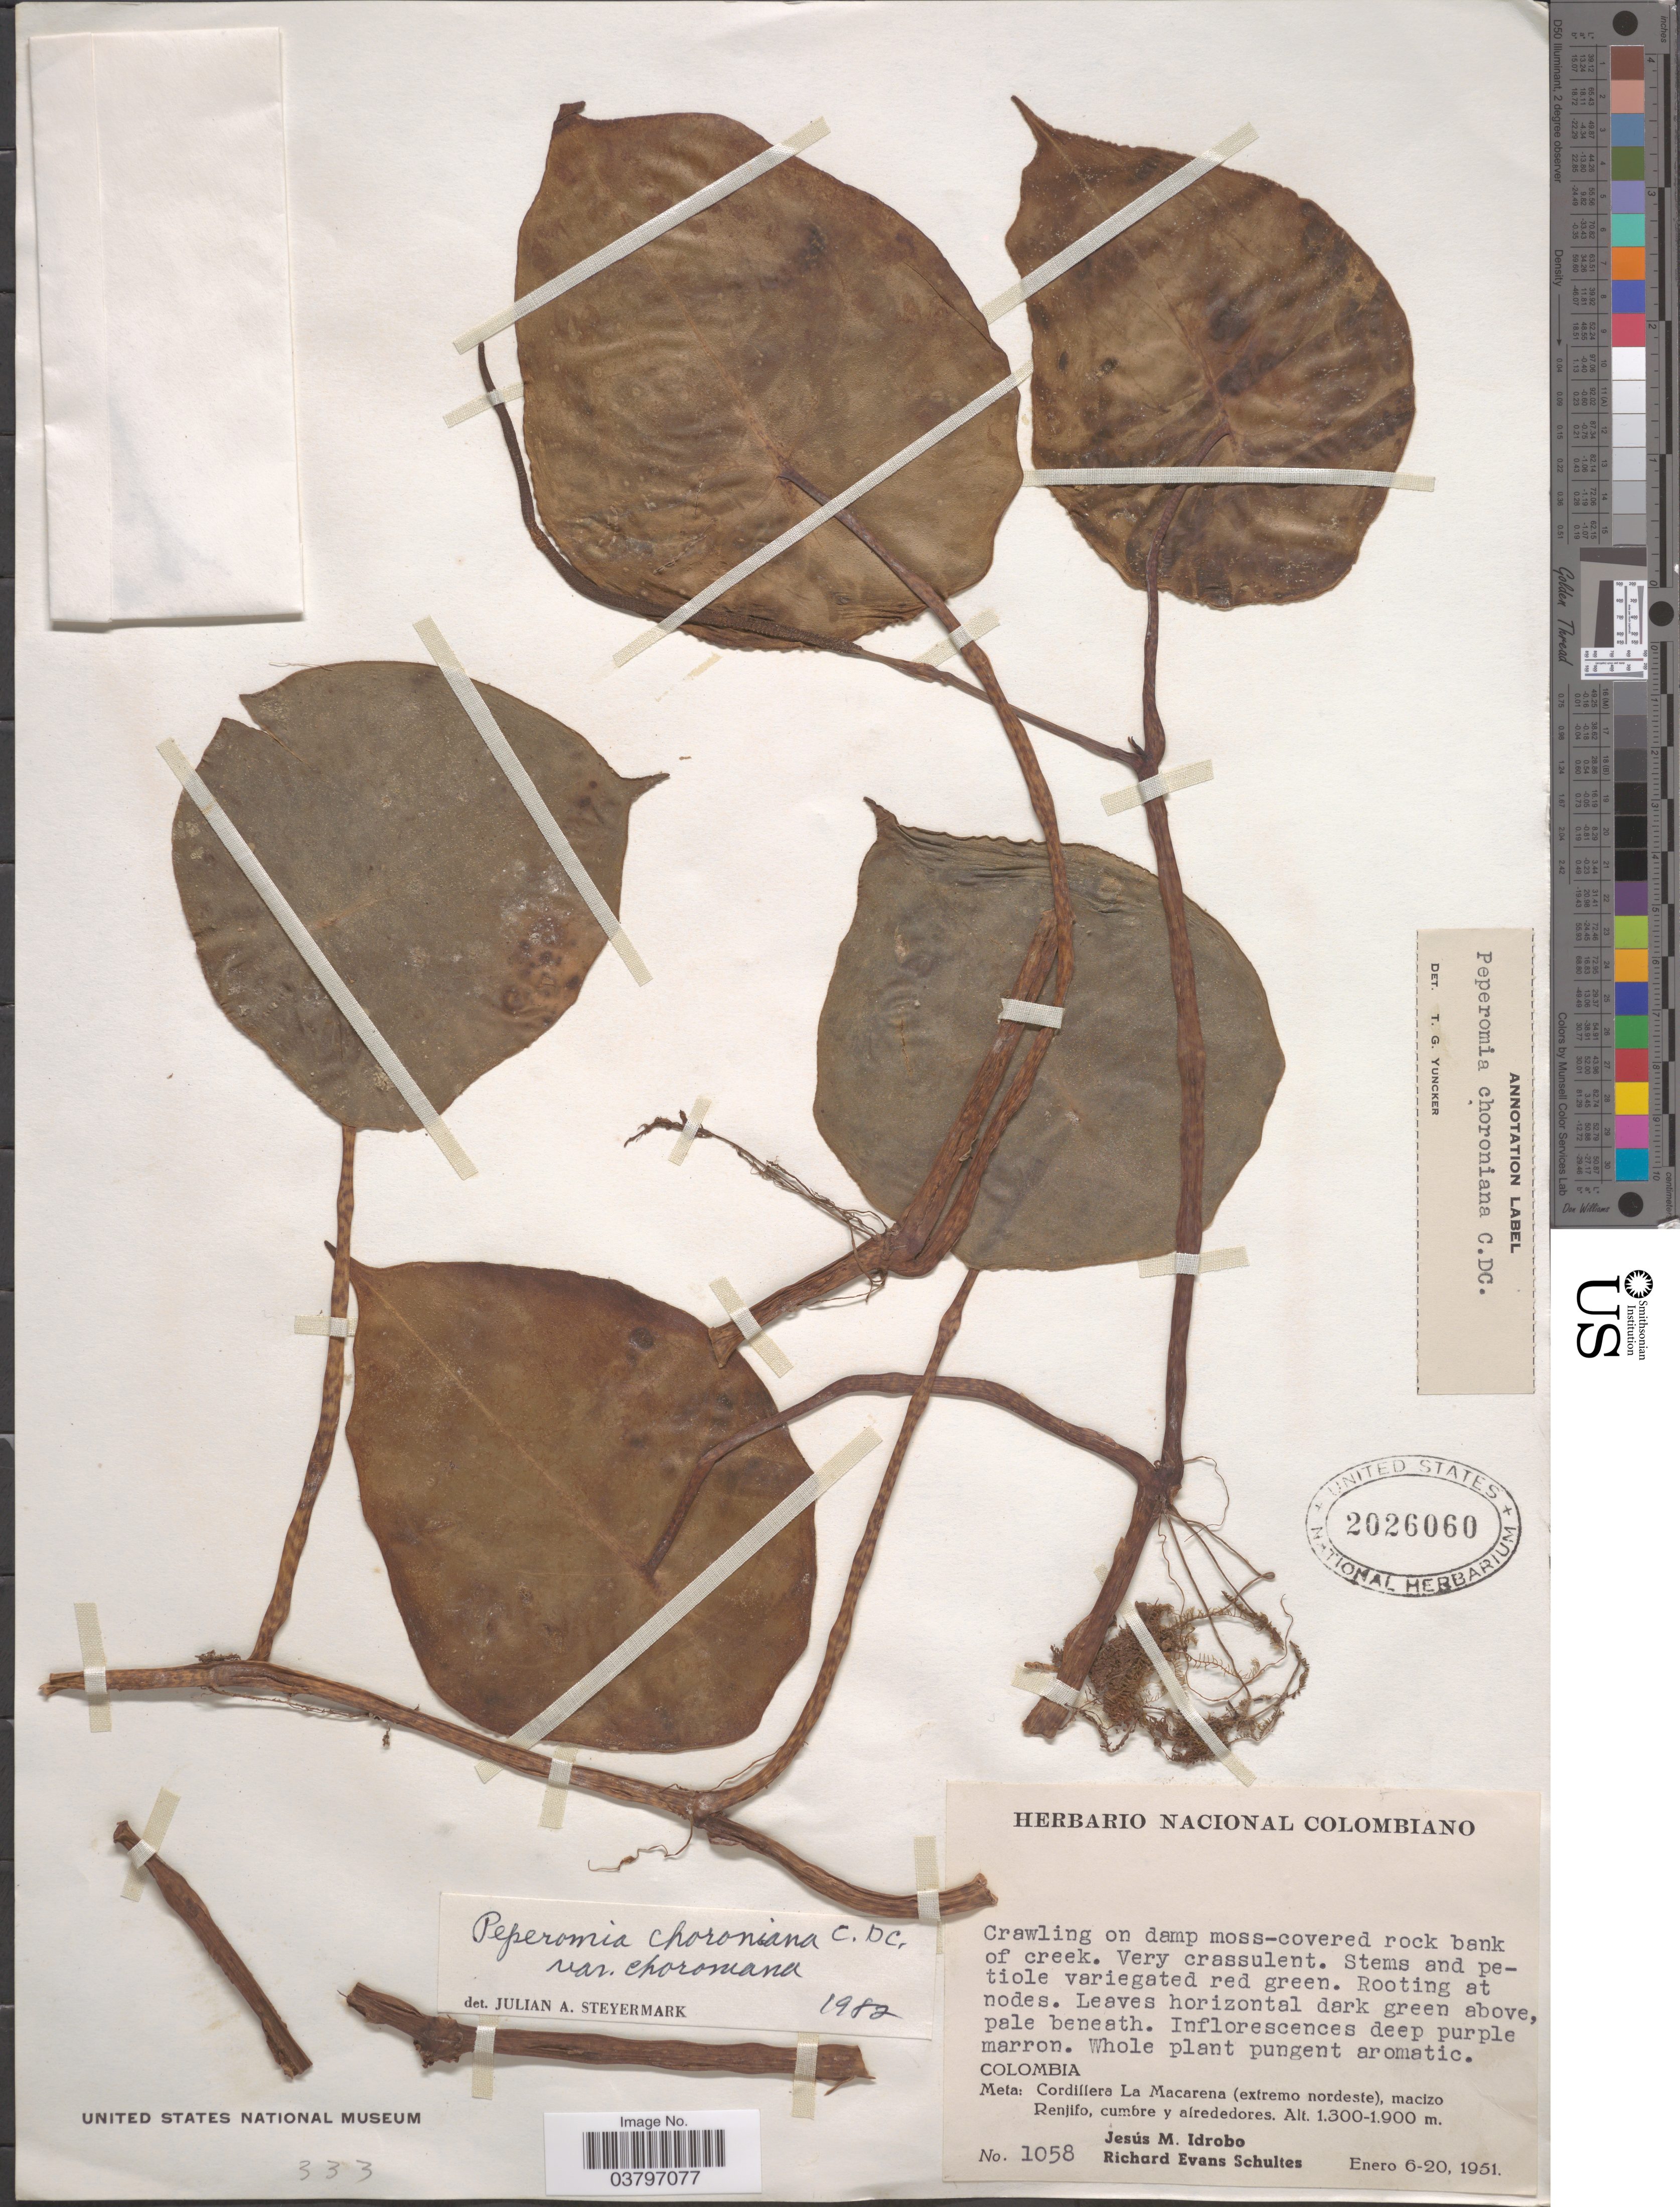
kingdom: Plantae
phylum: Tracheophyta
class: Magnoliopsida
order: Piperales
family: Piperaceae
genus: Peperomia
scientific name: Peperomia choroniana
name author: C. DC.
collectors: J. M. Idrobo & R. E. Schultes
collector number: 1058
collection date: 1951-01-06/1951-01-20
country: Colombia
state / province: Meta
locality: Cordillera La Macarena (extremo nordeste), macizo Renjifo, cumbre y alrededores.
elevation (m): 1300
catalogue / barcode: US 2026060